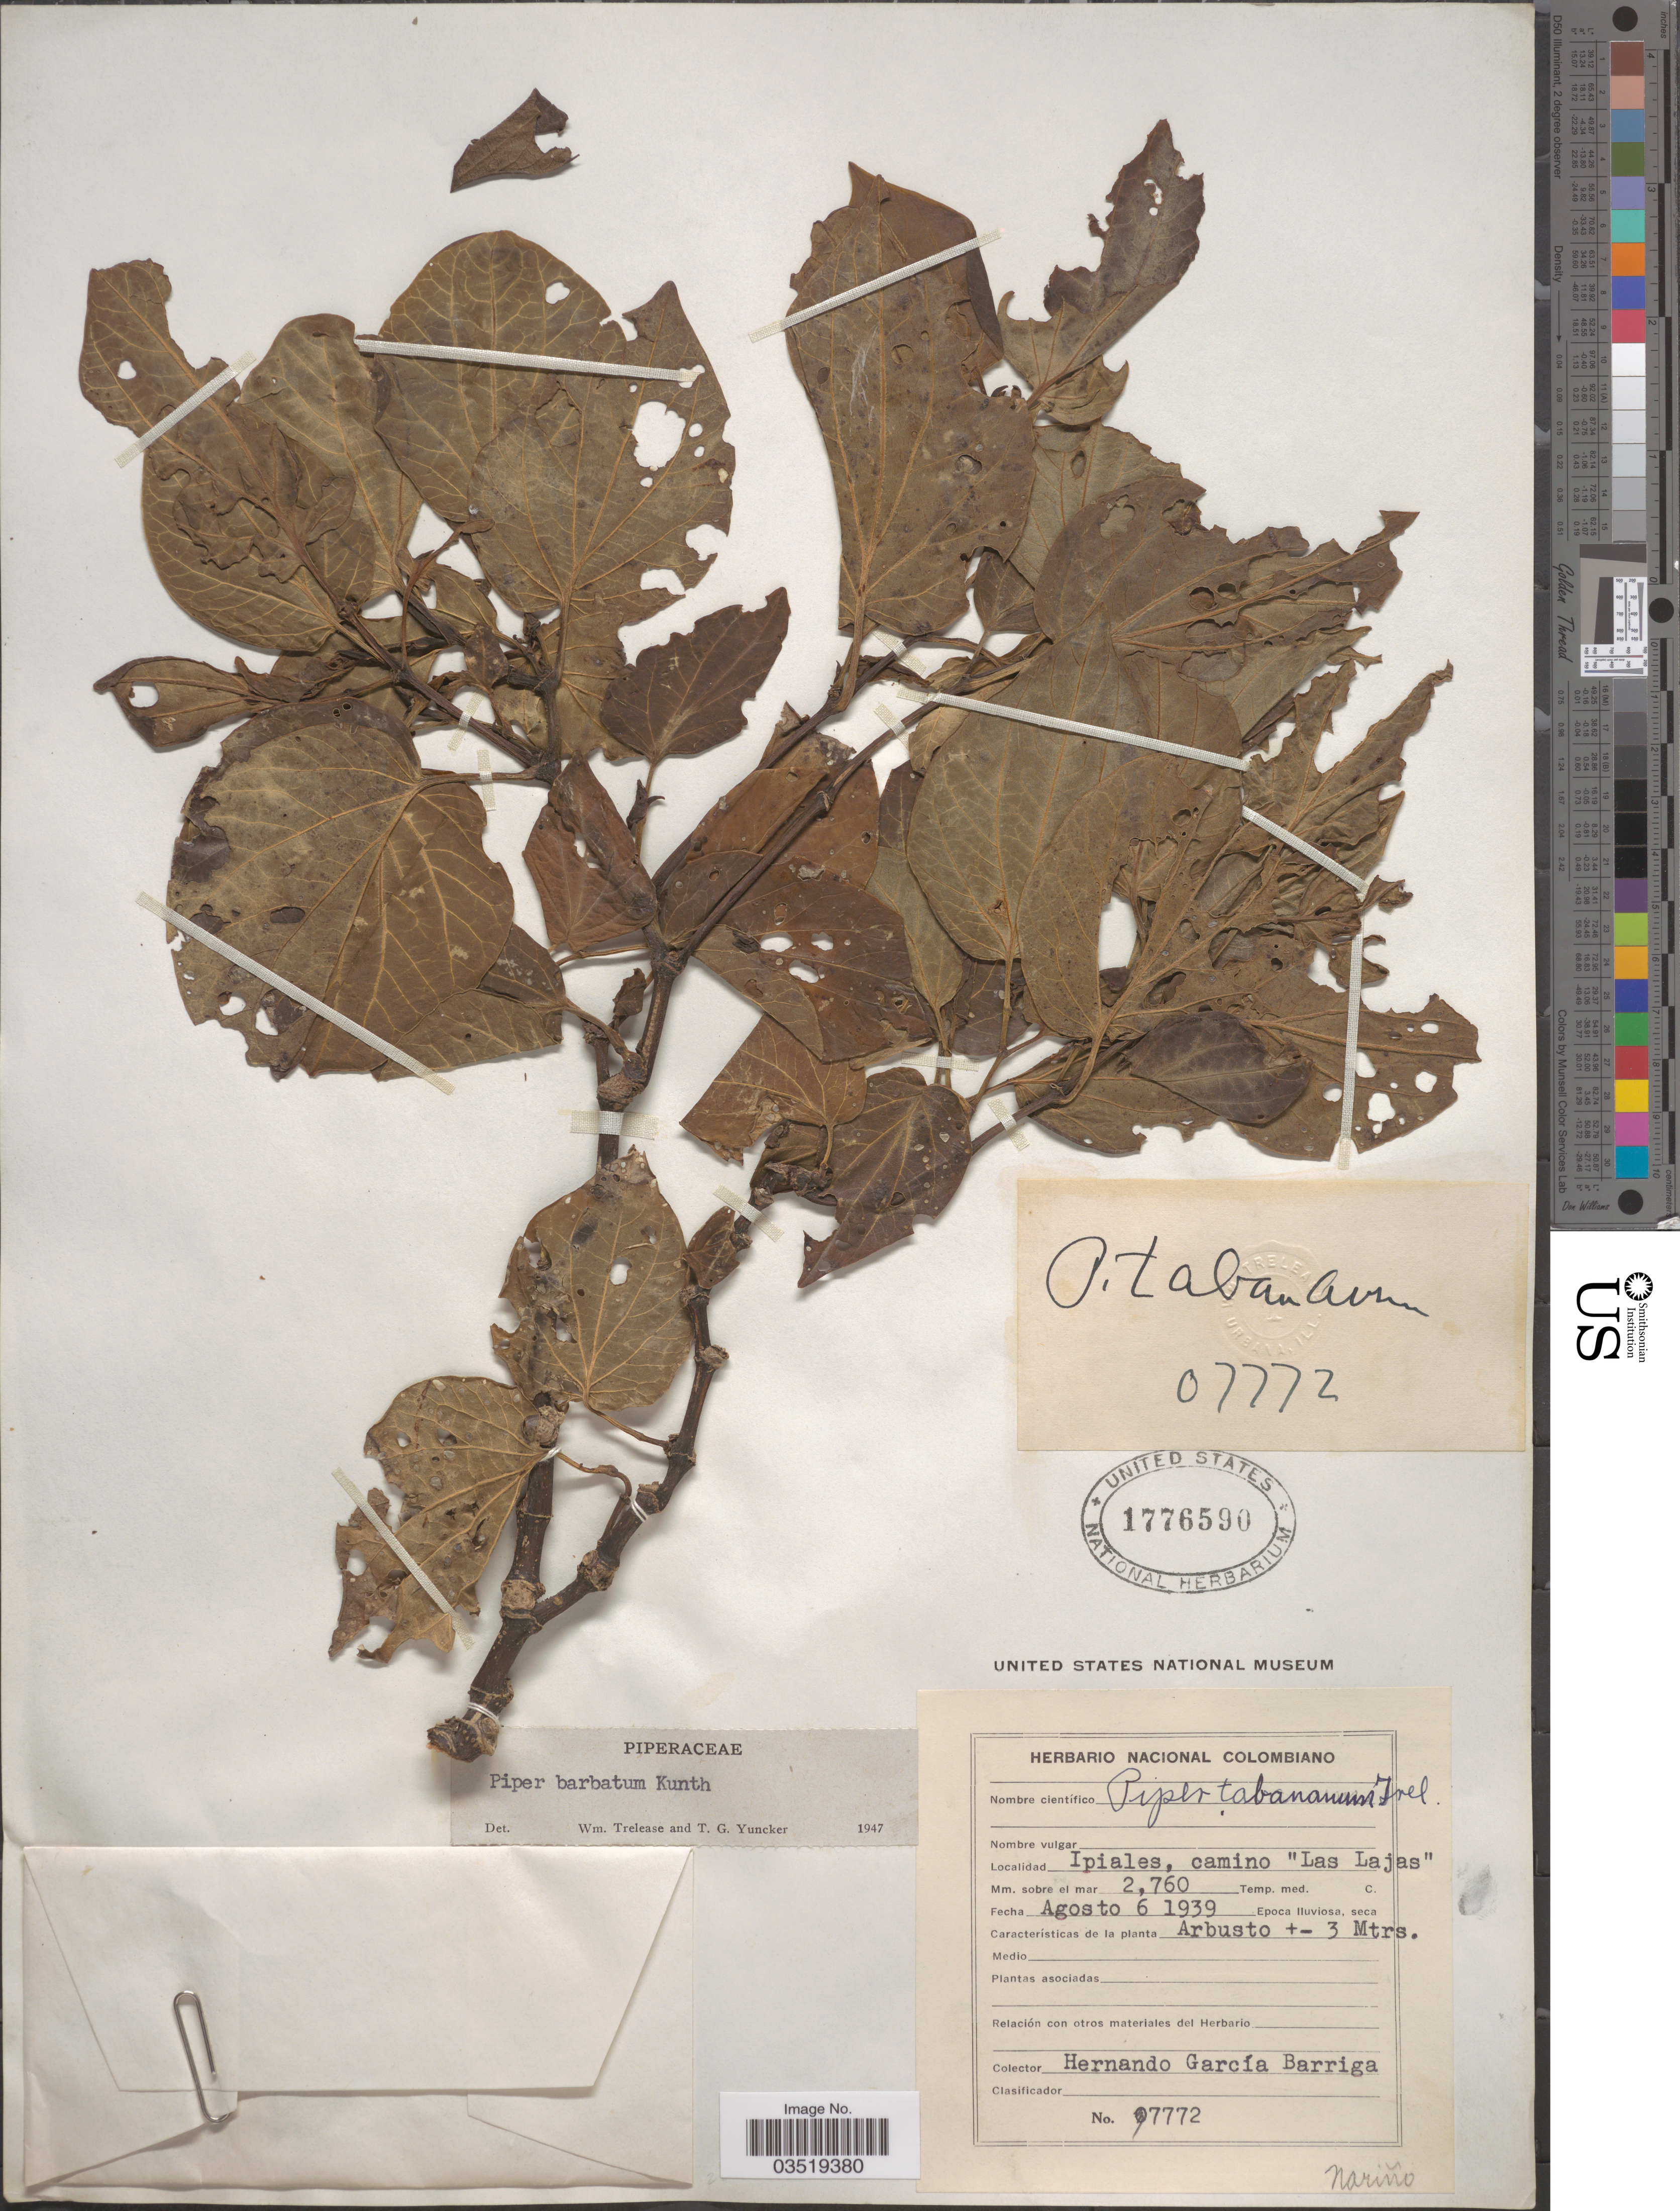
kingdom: Plantae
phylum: Tracheophyta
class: Magnoliopsida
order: Piperales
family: Piperaceae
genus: Piper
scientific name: Piper barbatum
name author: C. DC.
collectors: H. García Barriga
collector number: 7772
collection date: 1939-08-06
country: Colombia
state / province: Nariño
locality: Ipiales, camino 'Las Lajas'.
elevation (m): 2760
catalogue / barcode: US 1776590